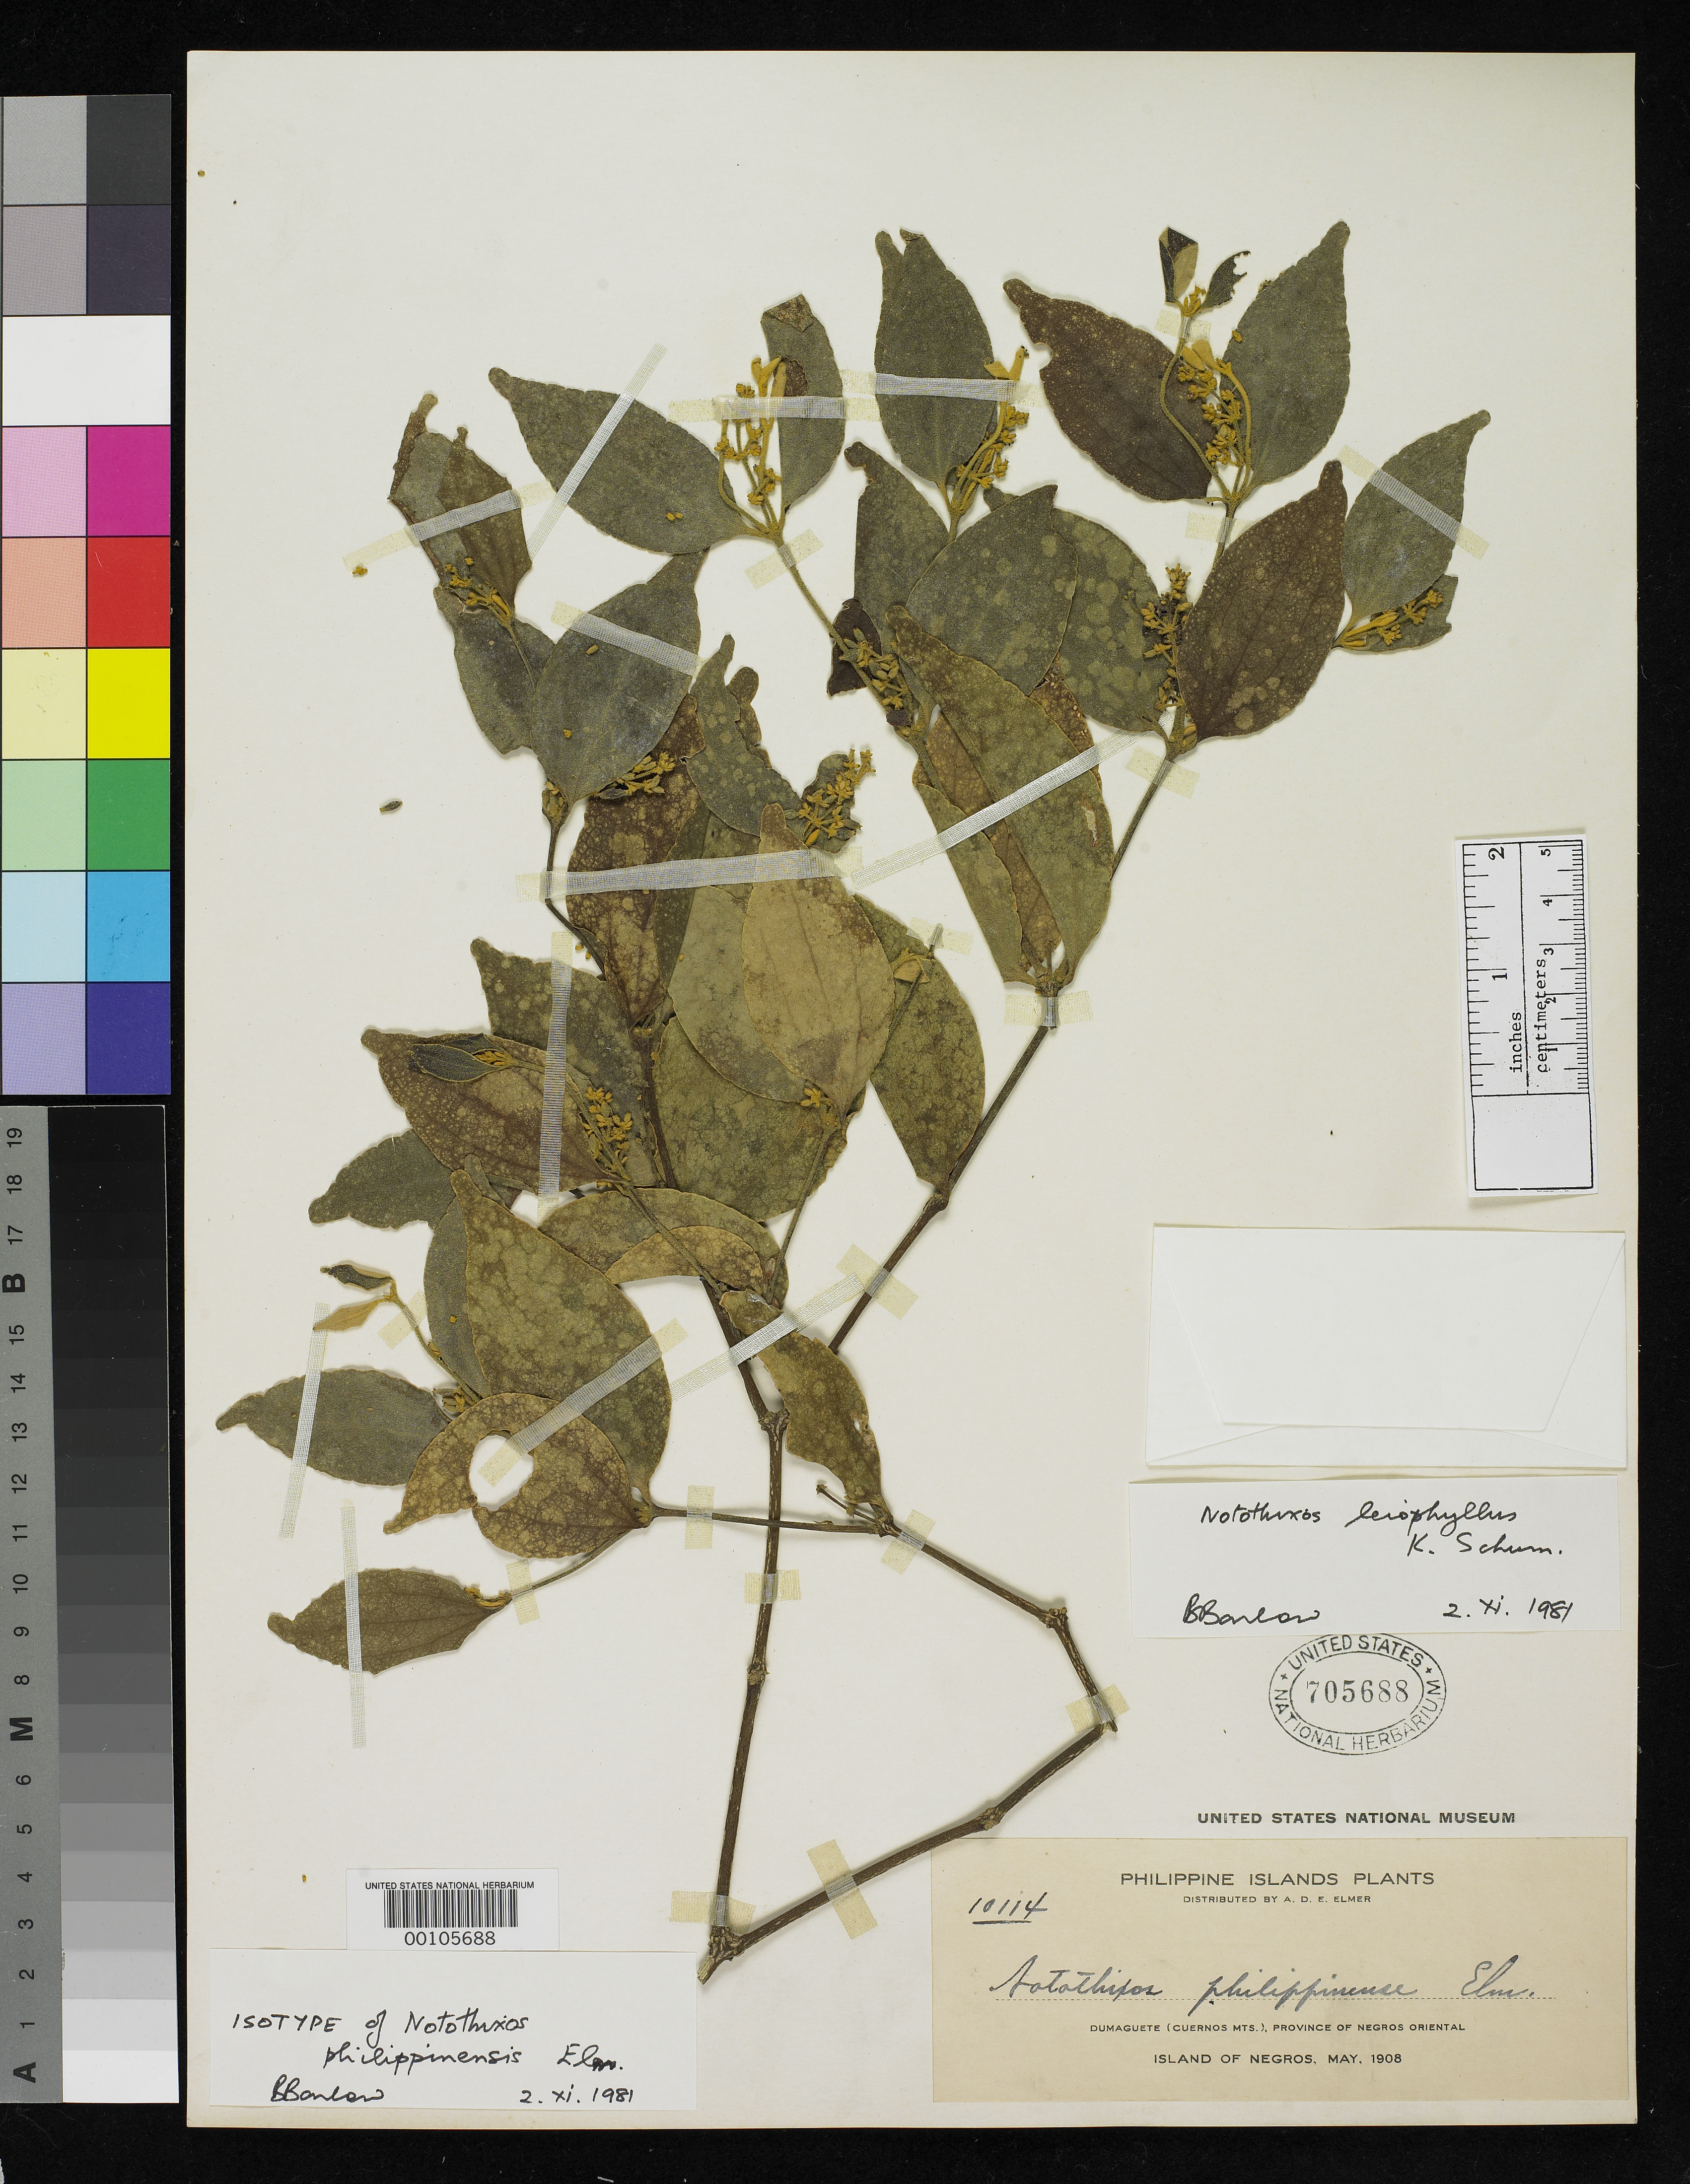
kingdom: Plantae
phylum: Tracheophyta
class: Magnoliopsida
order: Santalales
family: Viscaceae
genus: Notothixos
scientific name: Notothixos philippinense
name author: Elmer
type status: Isotype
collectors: A. D. E. Elmer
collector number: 10114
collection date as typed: May 1908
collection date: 1908-05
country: Philippines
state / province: Central Visayas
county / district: Negros Oriental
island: Negros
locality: Dumaguete, Cuernos Mts.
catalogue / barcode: US 705688